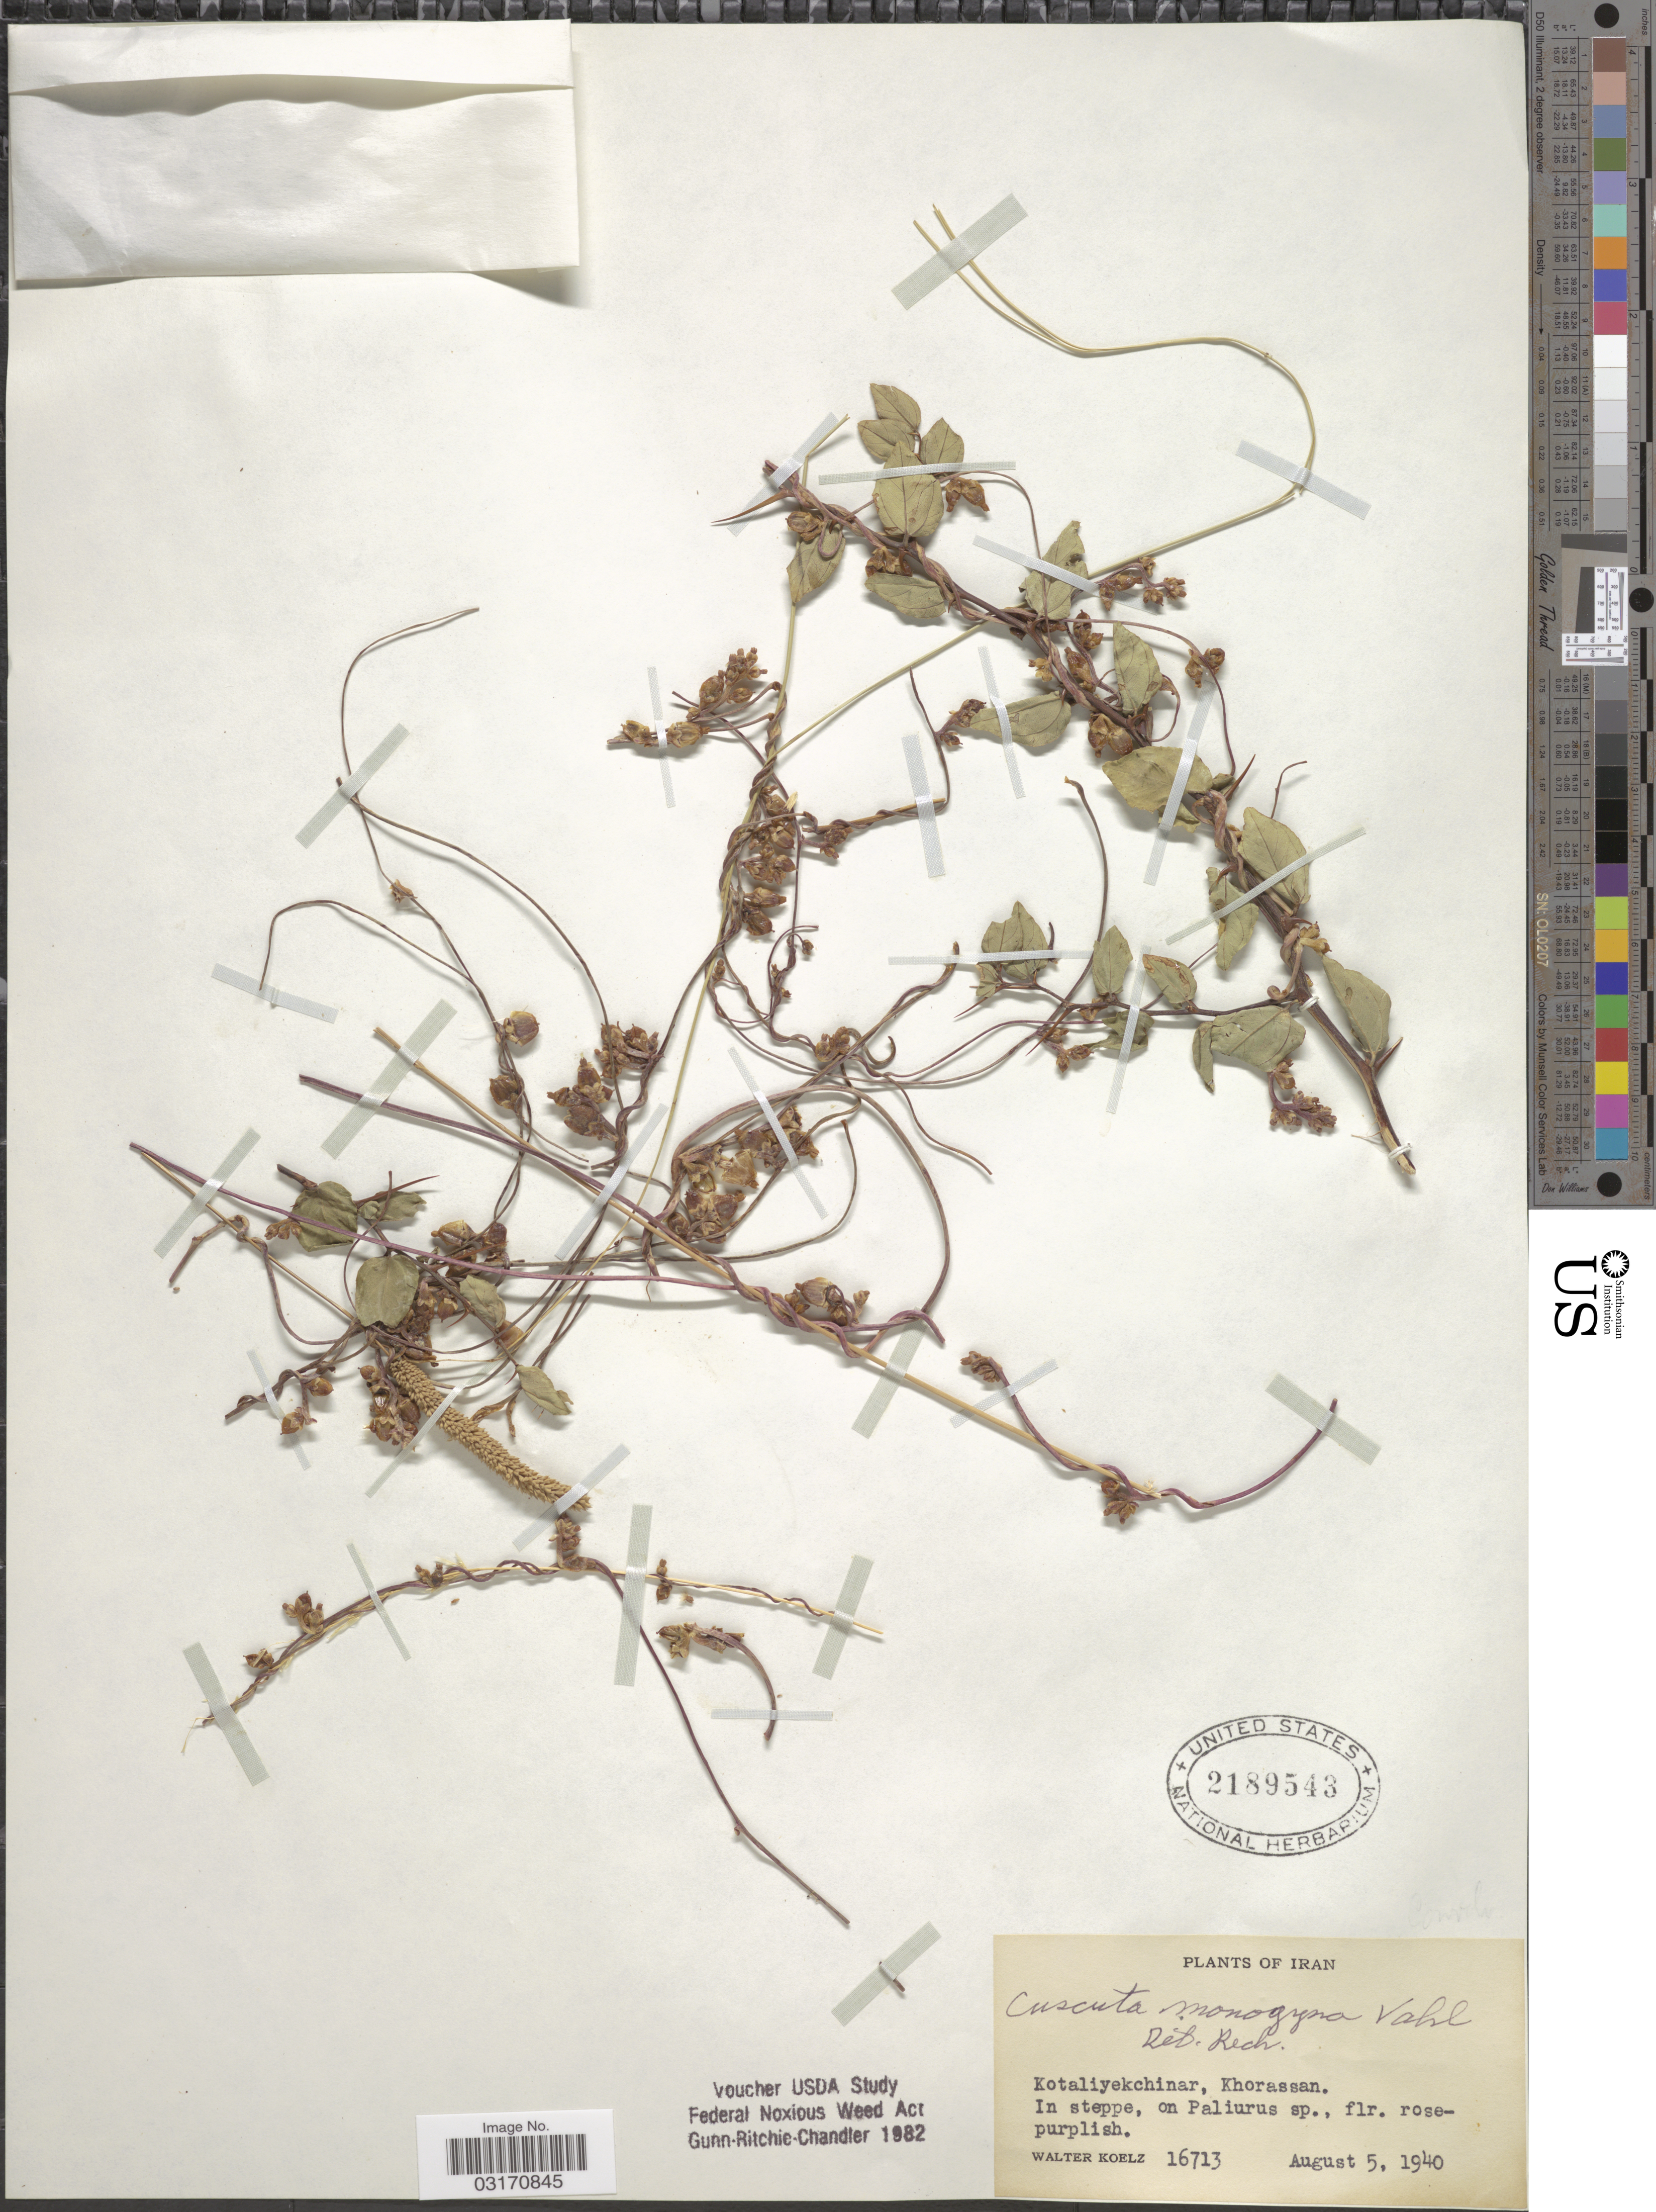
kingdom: Plantae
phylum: Tracheophyta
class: Magnoliopsida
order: Solanales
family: Convolvulaceae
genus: Cuscuta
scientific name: Cuscuta monogyna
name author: Vahl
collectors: W. N. Koelz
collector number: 16713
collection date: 1940-08-05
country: Iran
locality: Kotaliyekchinar, Khorassan.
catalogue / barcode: US 2189543